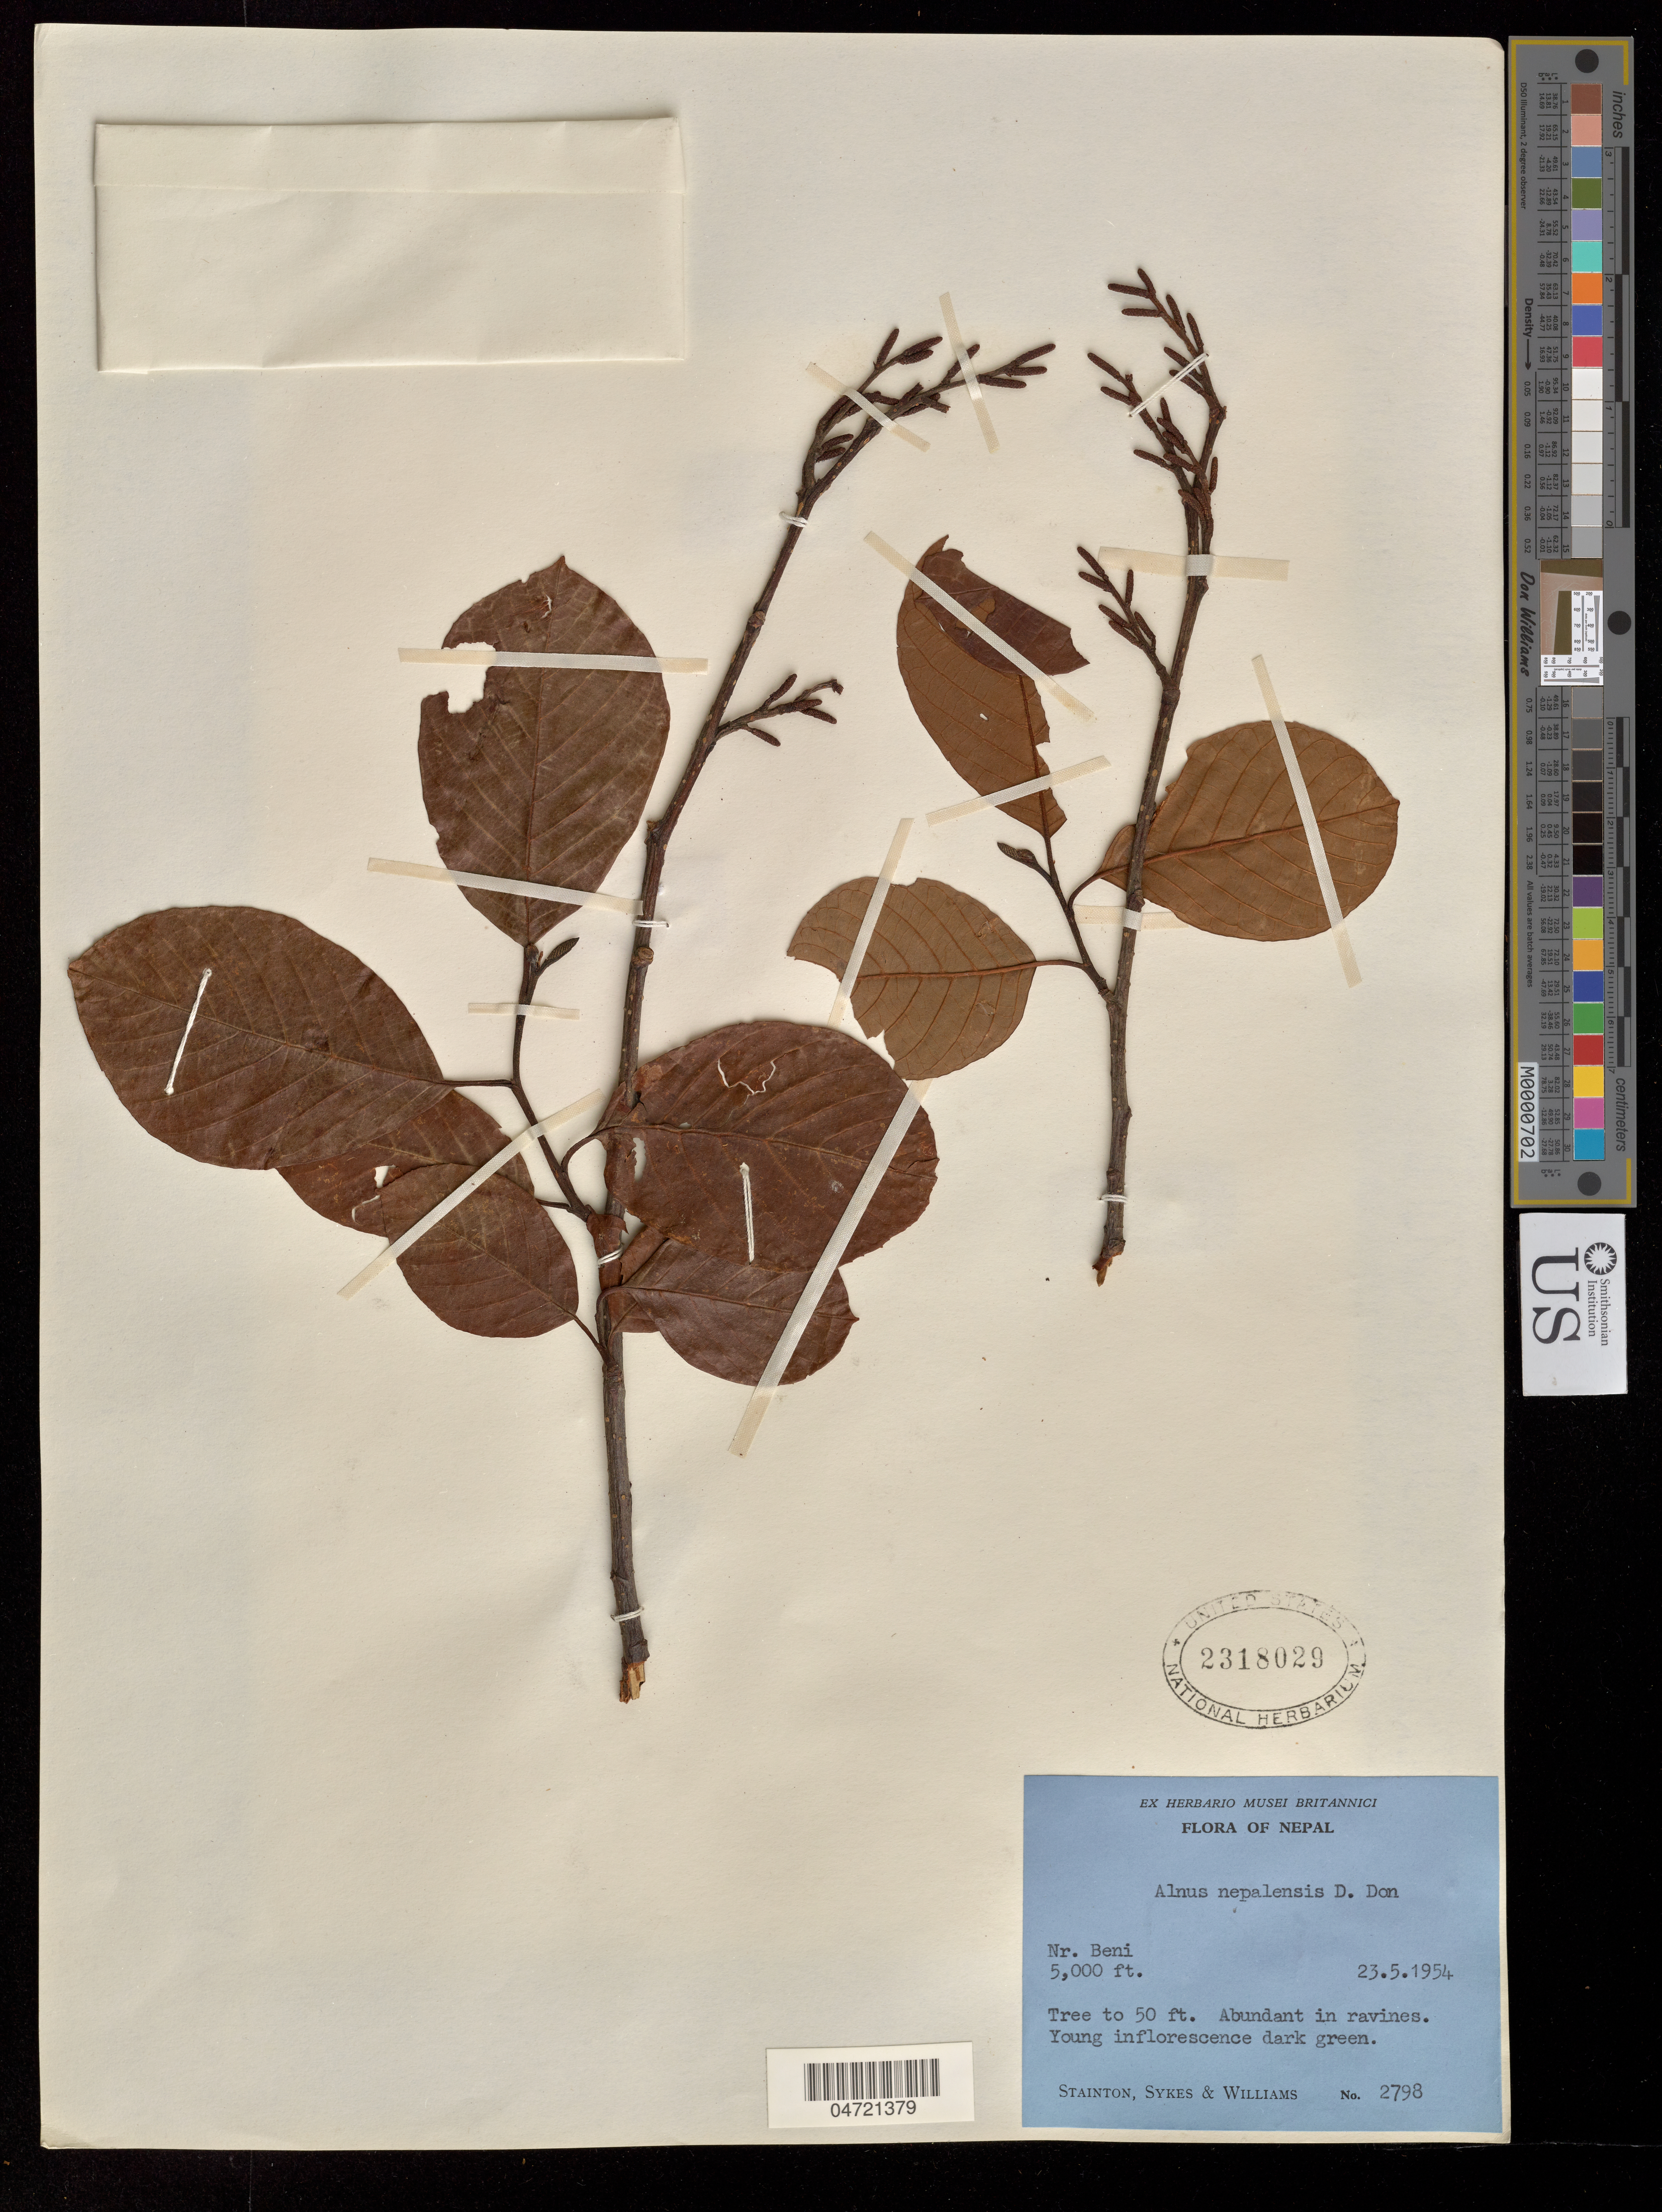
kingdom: Plantae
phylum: Tracheophyta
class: Magnoliopsida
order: Fagales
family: Betulaceae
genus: Alnus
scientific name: Alnus nepalensis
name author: D. Don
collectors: -. Stainton, Sykes, -- & -- Williams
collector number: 2798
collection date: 1954-05-23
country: Nepal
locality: Near Beni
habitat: In ravines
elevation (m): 1524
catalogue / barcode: US 2318029